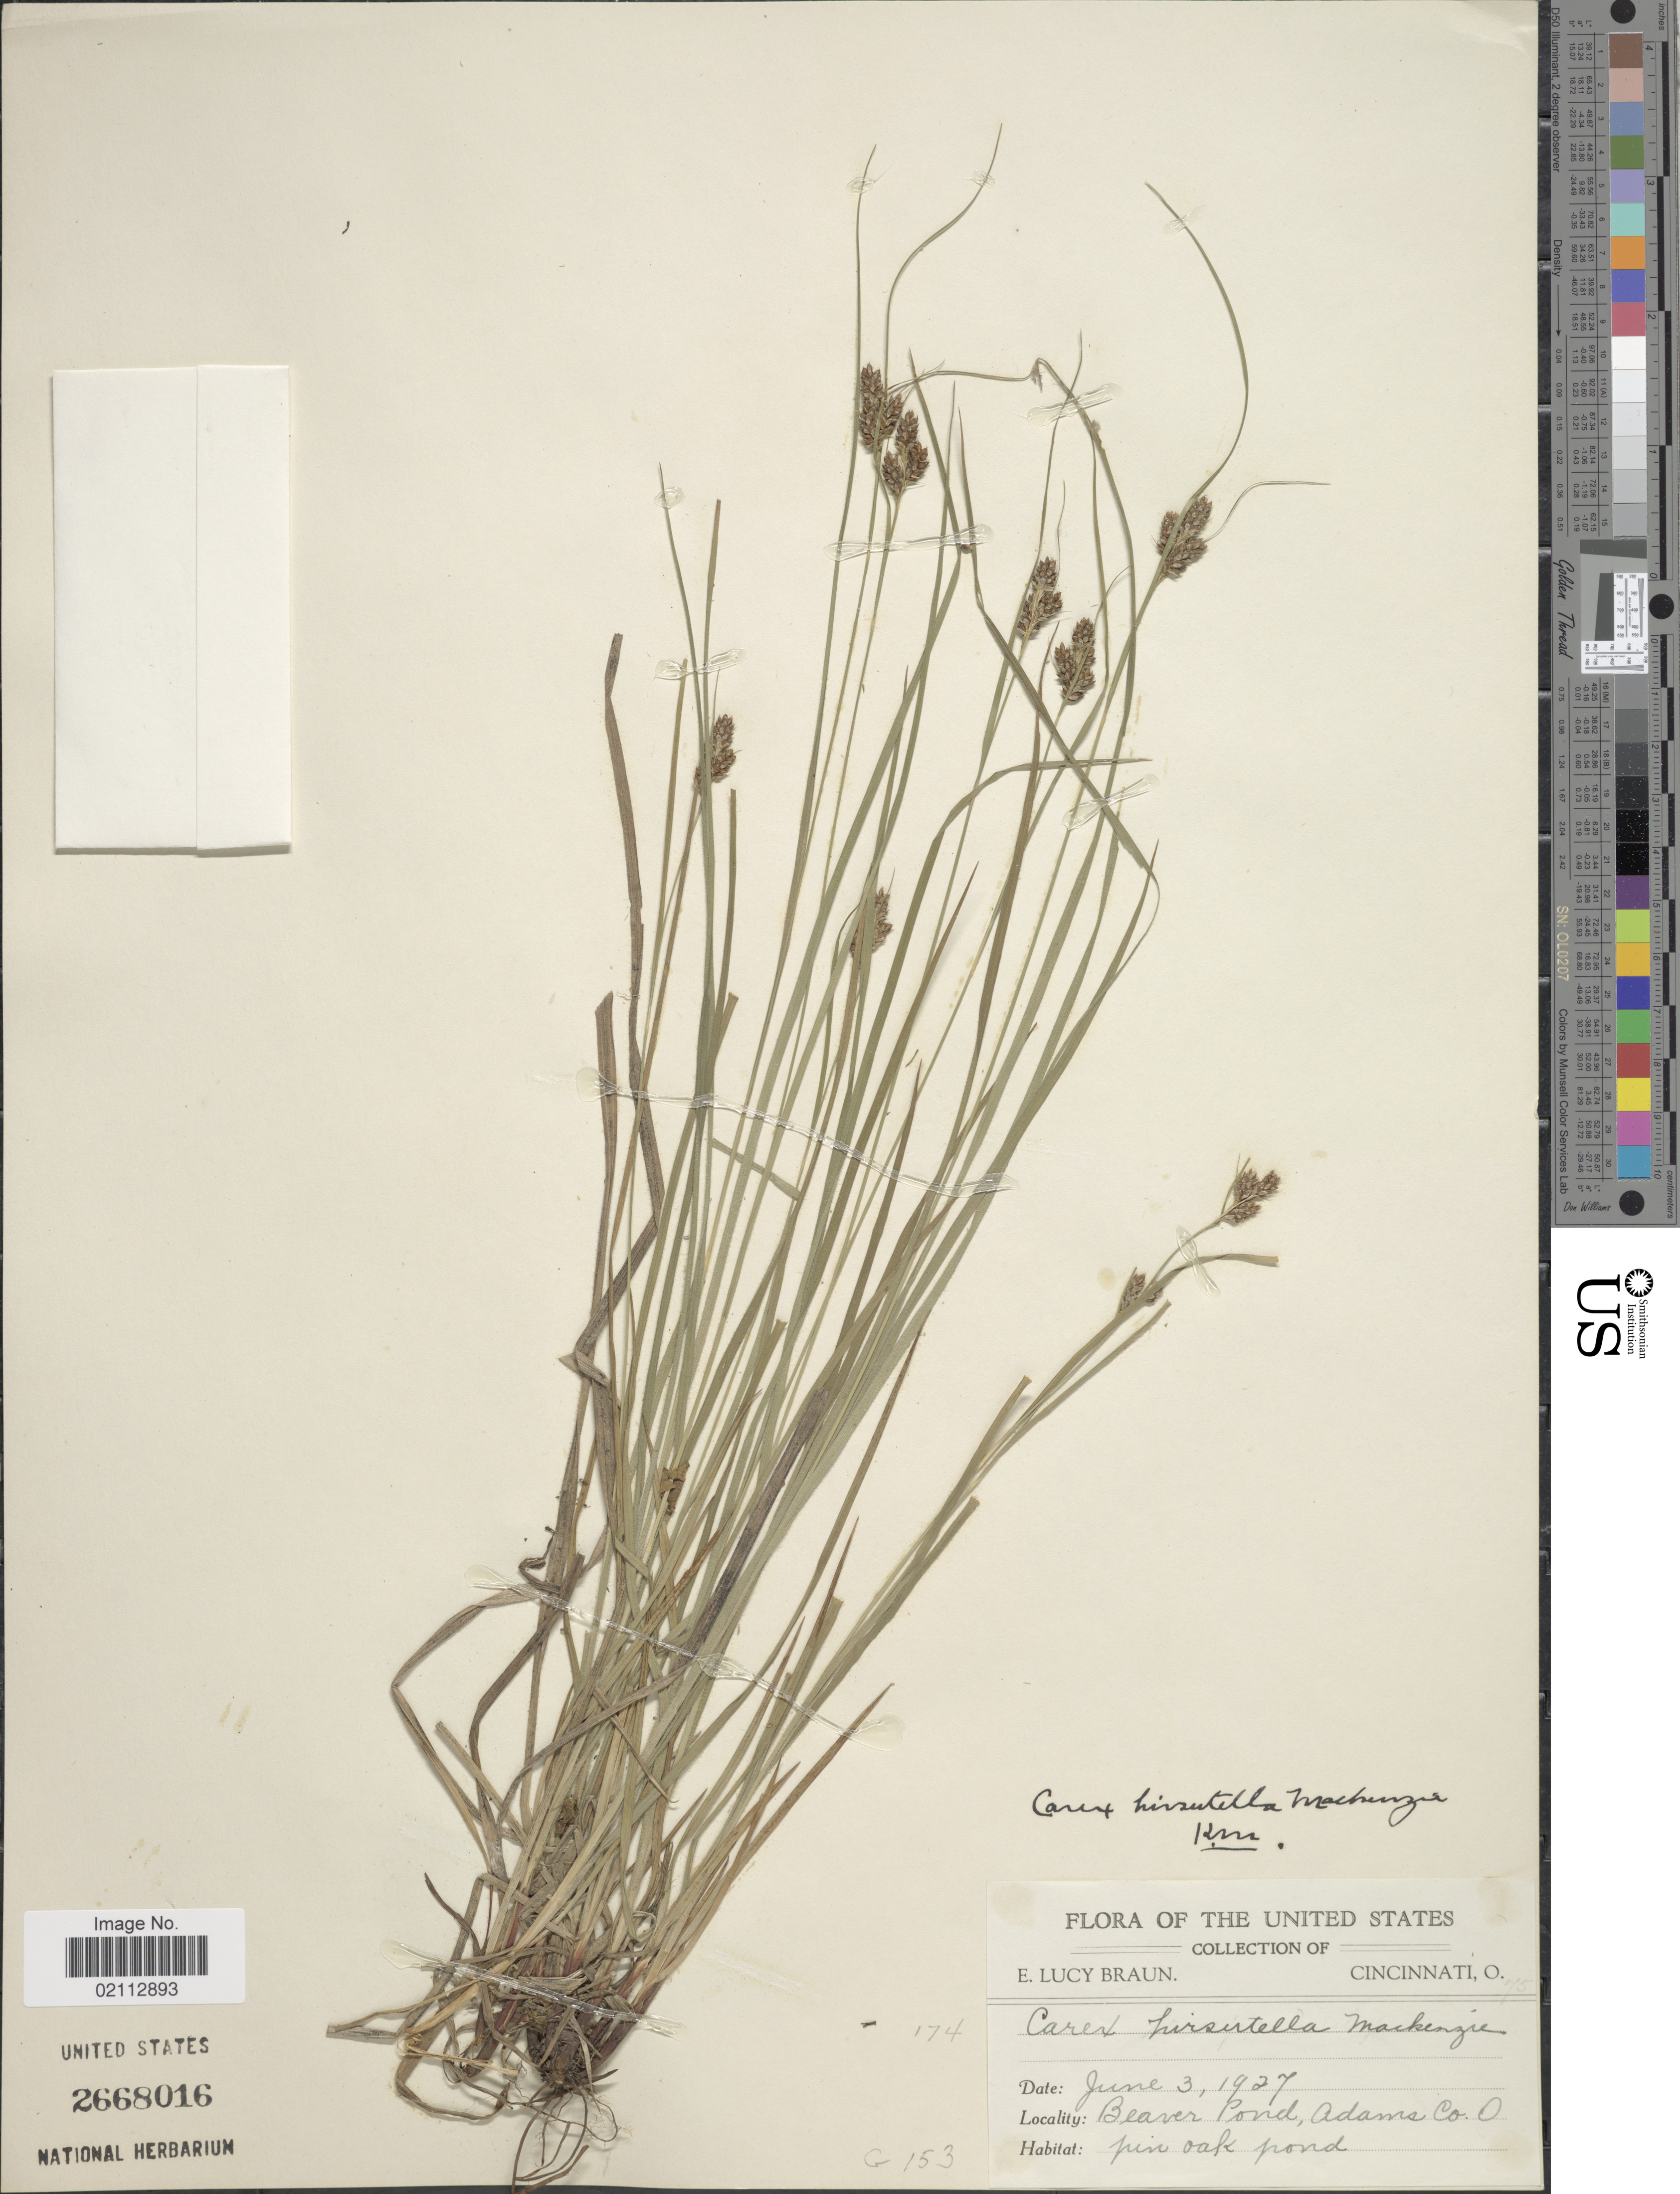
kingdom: Plantae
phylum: Tracheophyta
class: Liliopsida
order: Poales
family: Cyperaceae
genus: Carex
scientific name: Carex hirsutella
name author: Mack.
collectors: E. L. Braun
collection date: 1927-06-03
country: United States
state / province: Ohio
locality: Beaver Pond, Adams Co. O.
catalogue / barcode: US 2668016